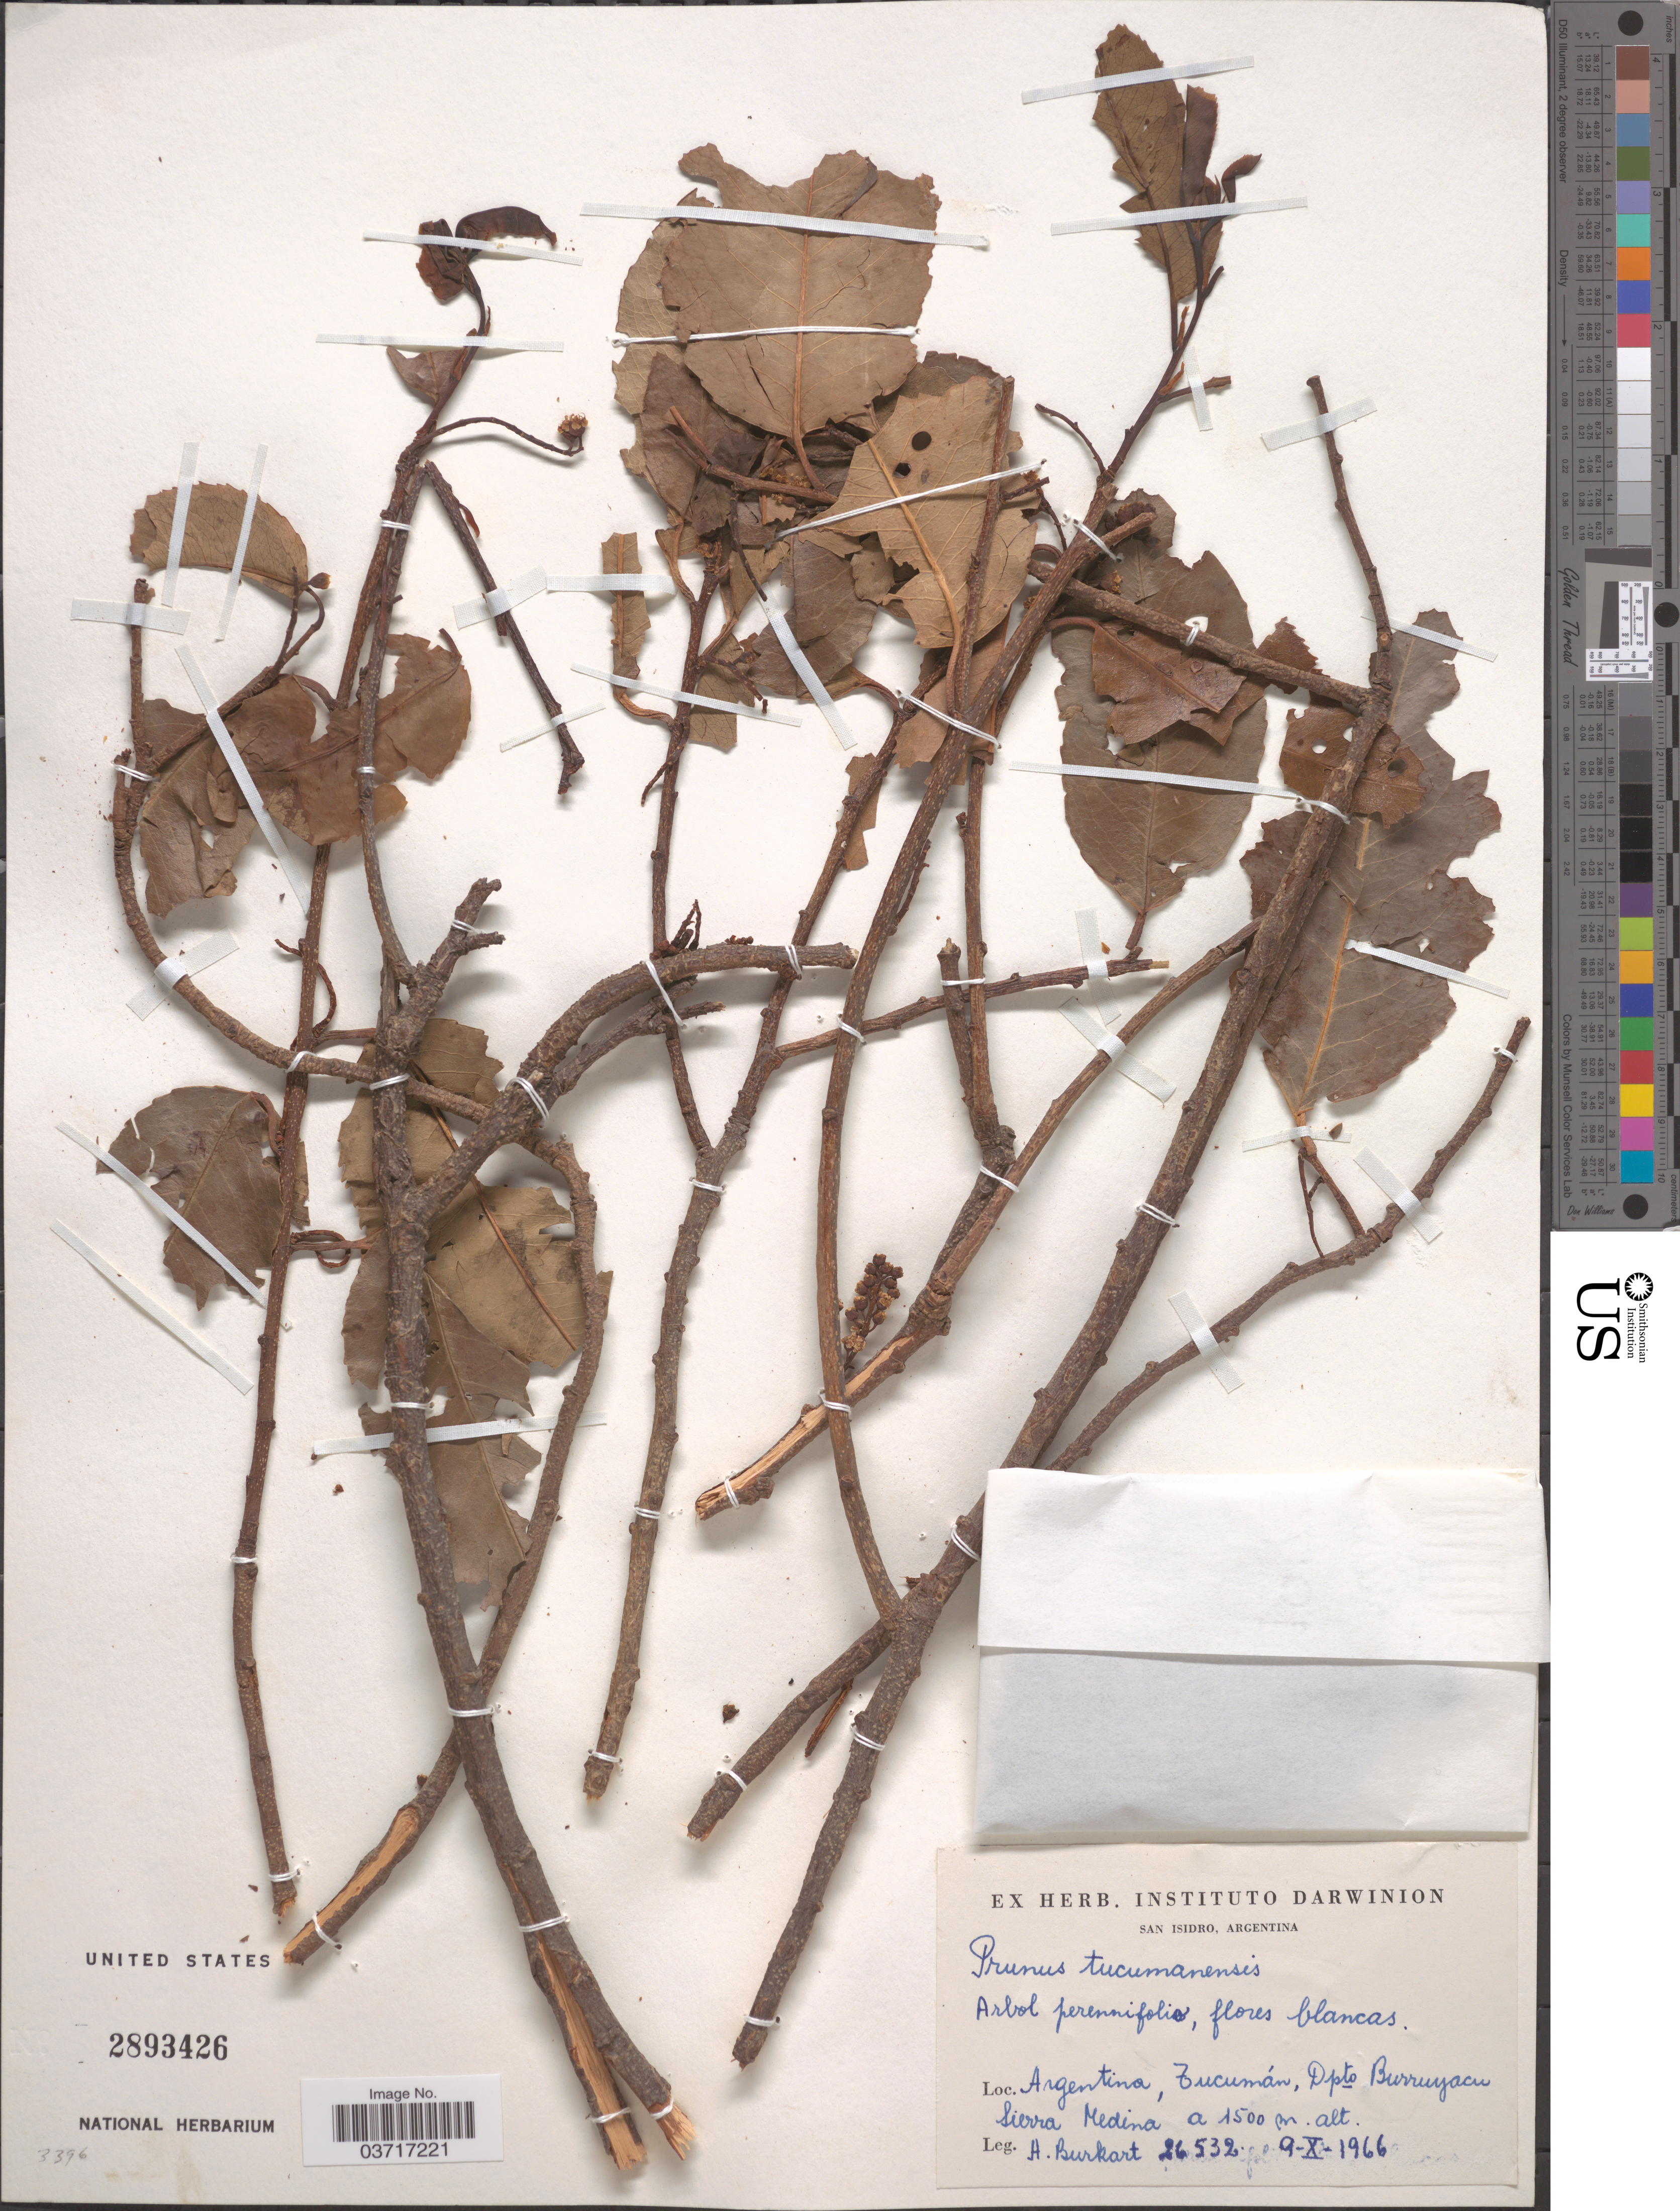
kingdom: Plantae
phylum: Tracheophyta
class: Magnoliopsida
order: Rosales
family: Rosaceae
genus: Prunus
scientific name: Prunus tucumanensis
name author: Lillo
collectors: A. E. Burkart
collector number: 26532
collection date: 1966-10-09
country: Argentina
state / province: Tucuman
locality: Dpto. Burruyacu. Sierra Medina.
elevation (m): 1500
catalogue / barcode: US 2893426